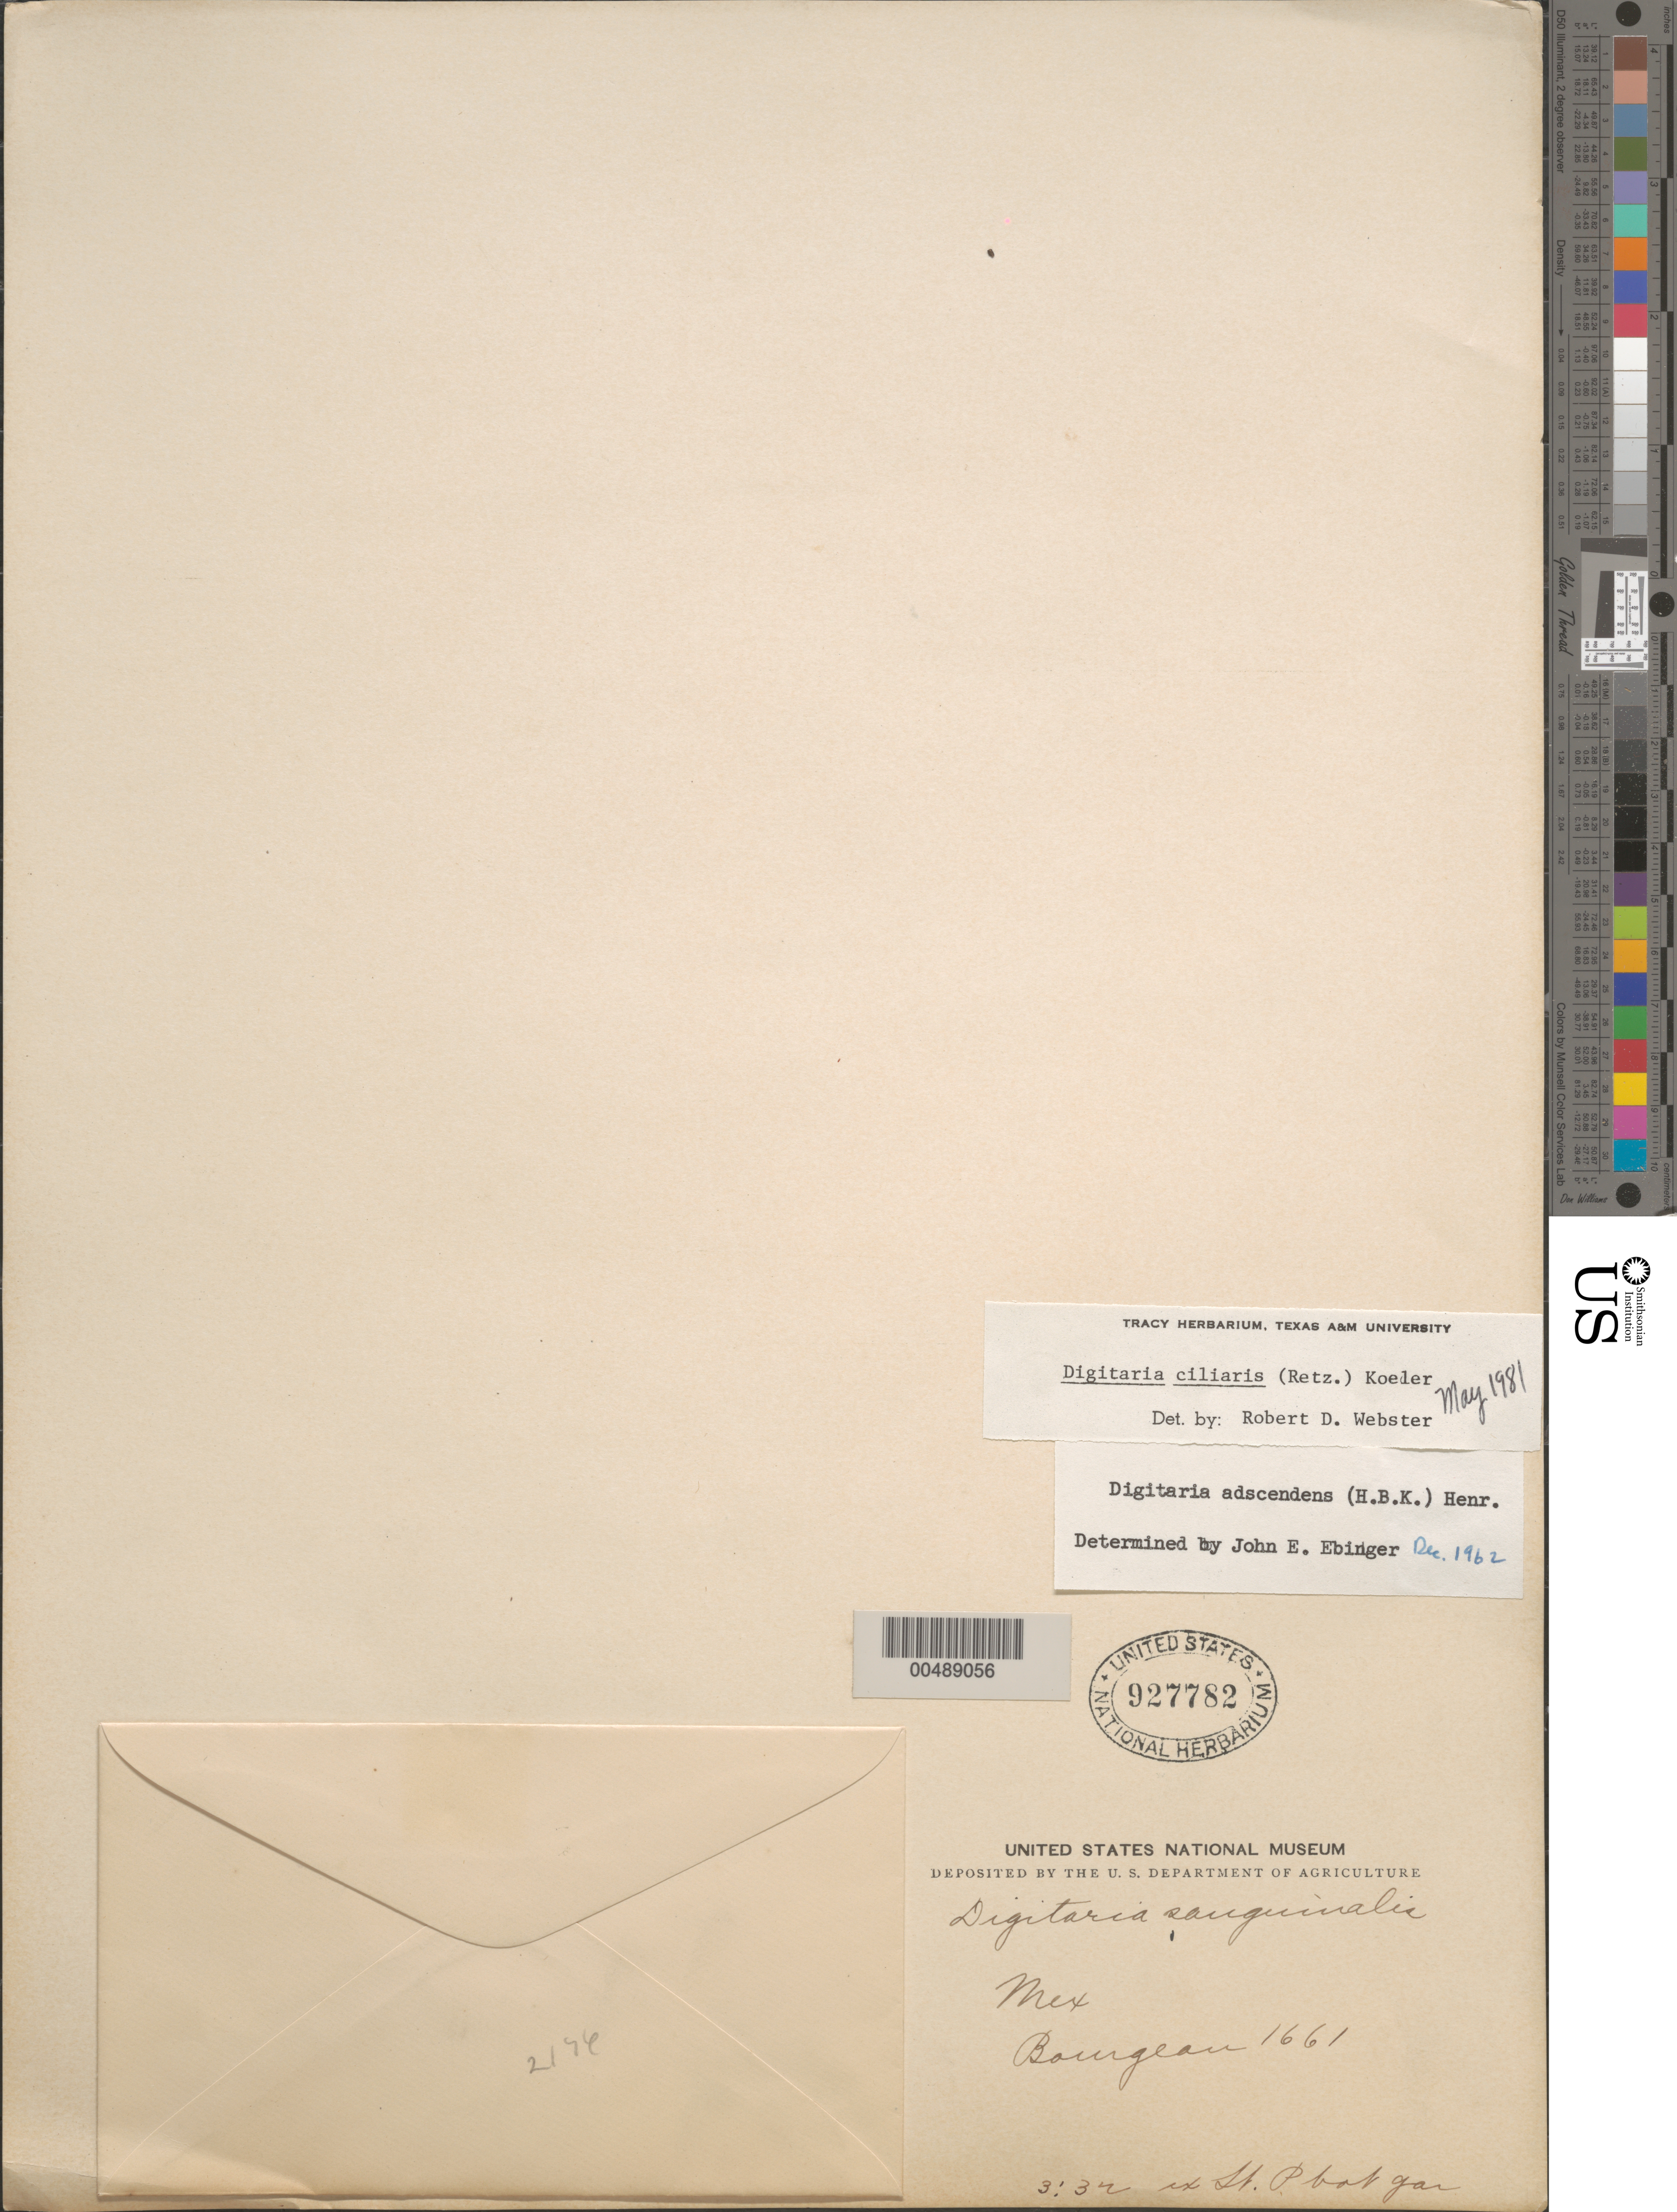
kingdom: Plantae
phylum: Tracheophyta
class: Liliopsida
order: Poales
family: Poaceae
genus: Digitaria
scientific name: Digitaria ciliaris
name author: (Retz.) Koeler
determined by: Webster, Robert D.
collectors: E. Bourgeau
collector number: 1661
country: Mexico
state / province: Jalisco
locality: San Ramon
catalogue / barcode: US 927782